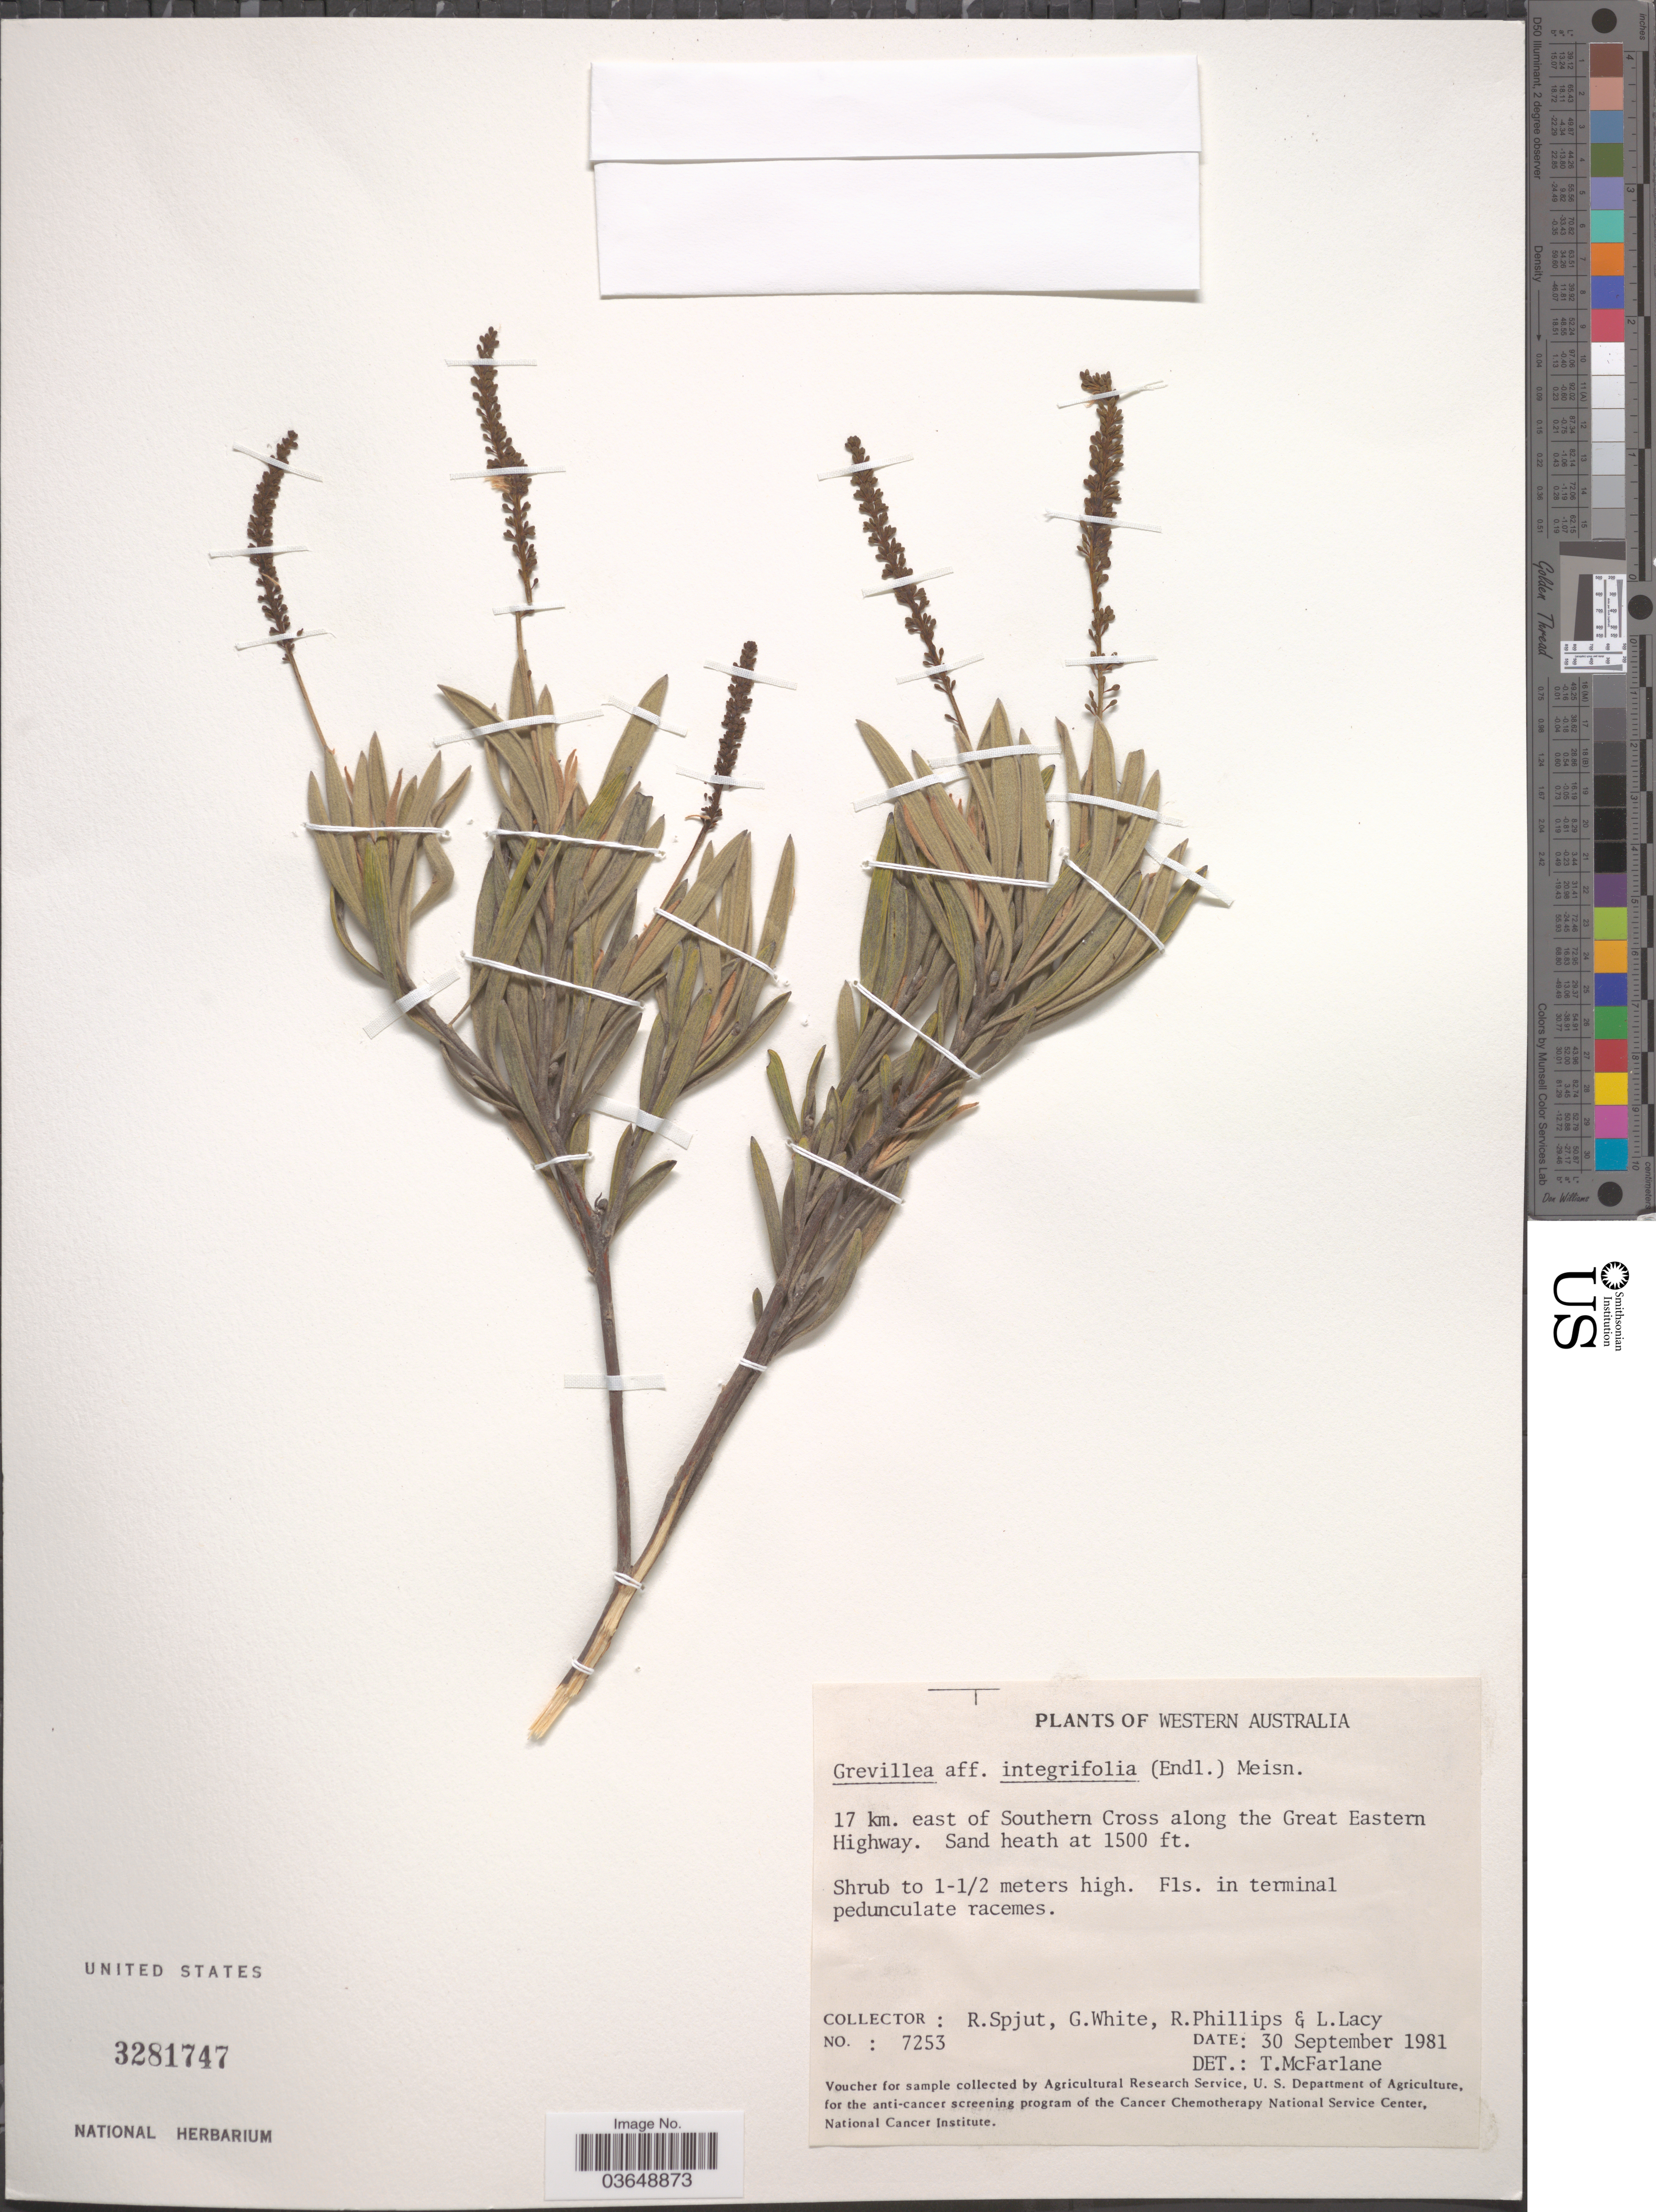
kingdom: Plantae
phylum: Tracheophyta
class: Magnoliopsida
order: Proteales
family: Proteaceae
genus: Grevillea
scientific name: Grevillea integrifolia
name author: Meisn.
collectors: R. Spjut, G. White, R. Phillips & L. Lacy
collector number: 7253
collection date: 1981-09-30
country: Australia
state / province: Western Australia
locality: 17 km. east of Southern Cross along the Great Eastern Highway.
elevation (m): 457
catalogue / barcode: US 3281747